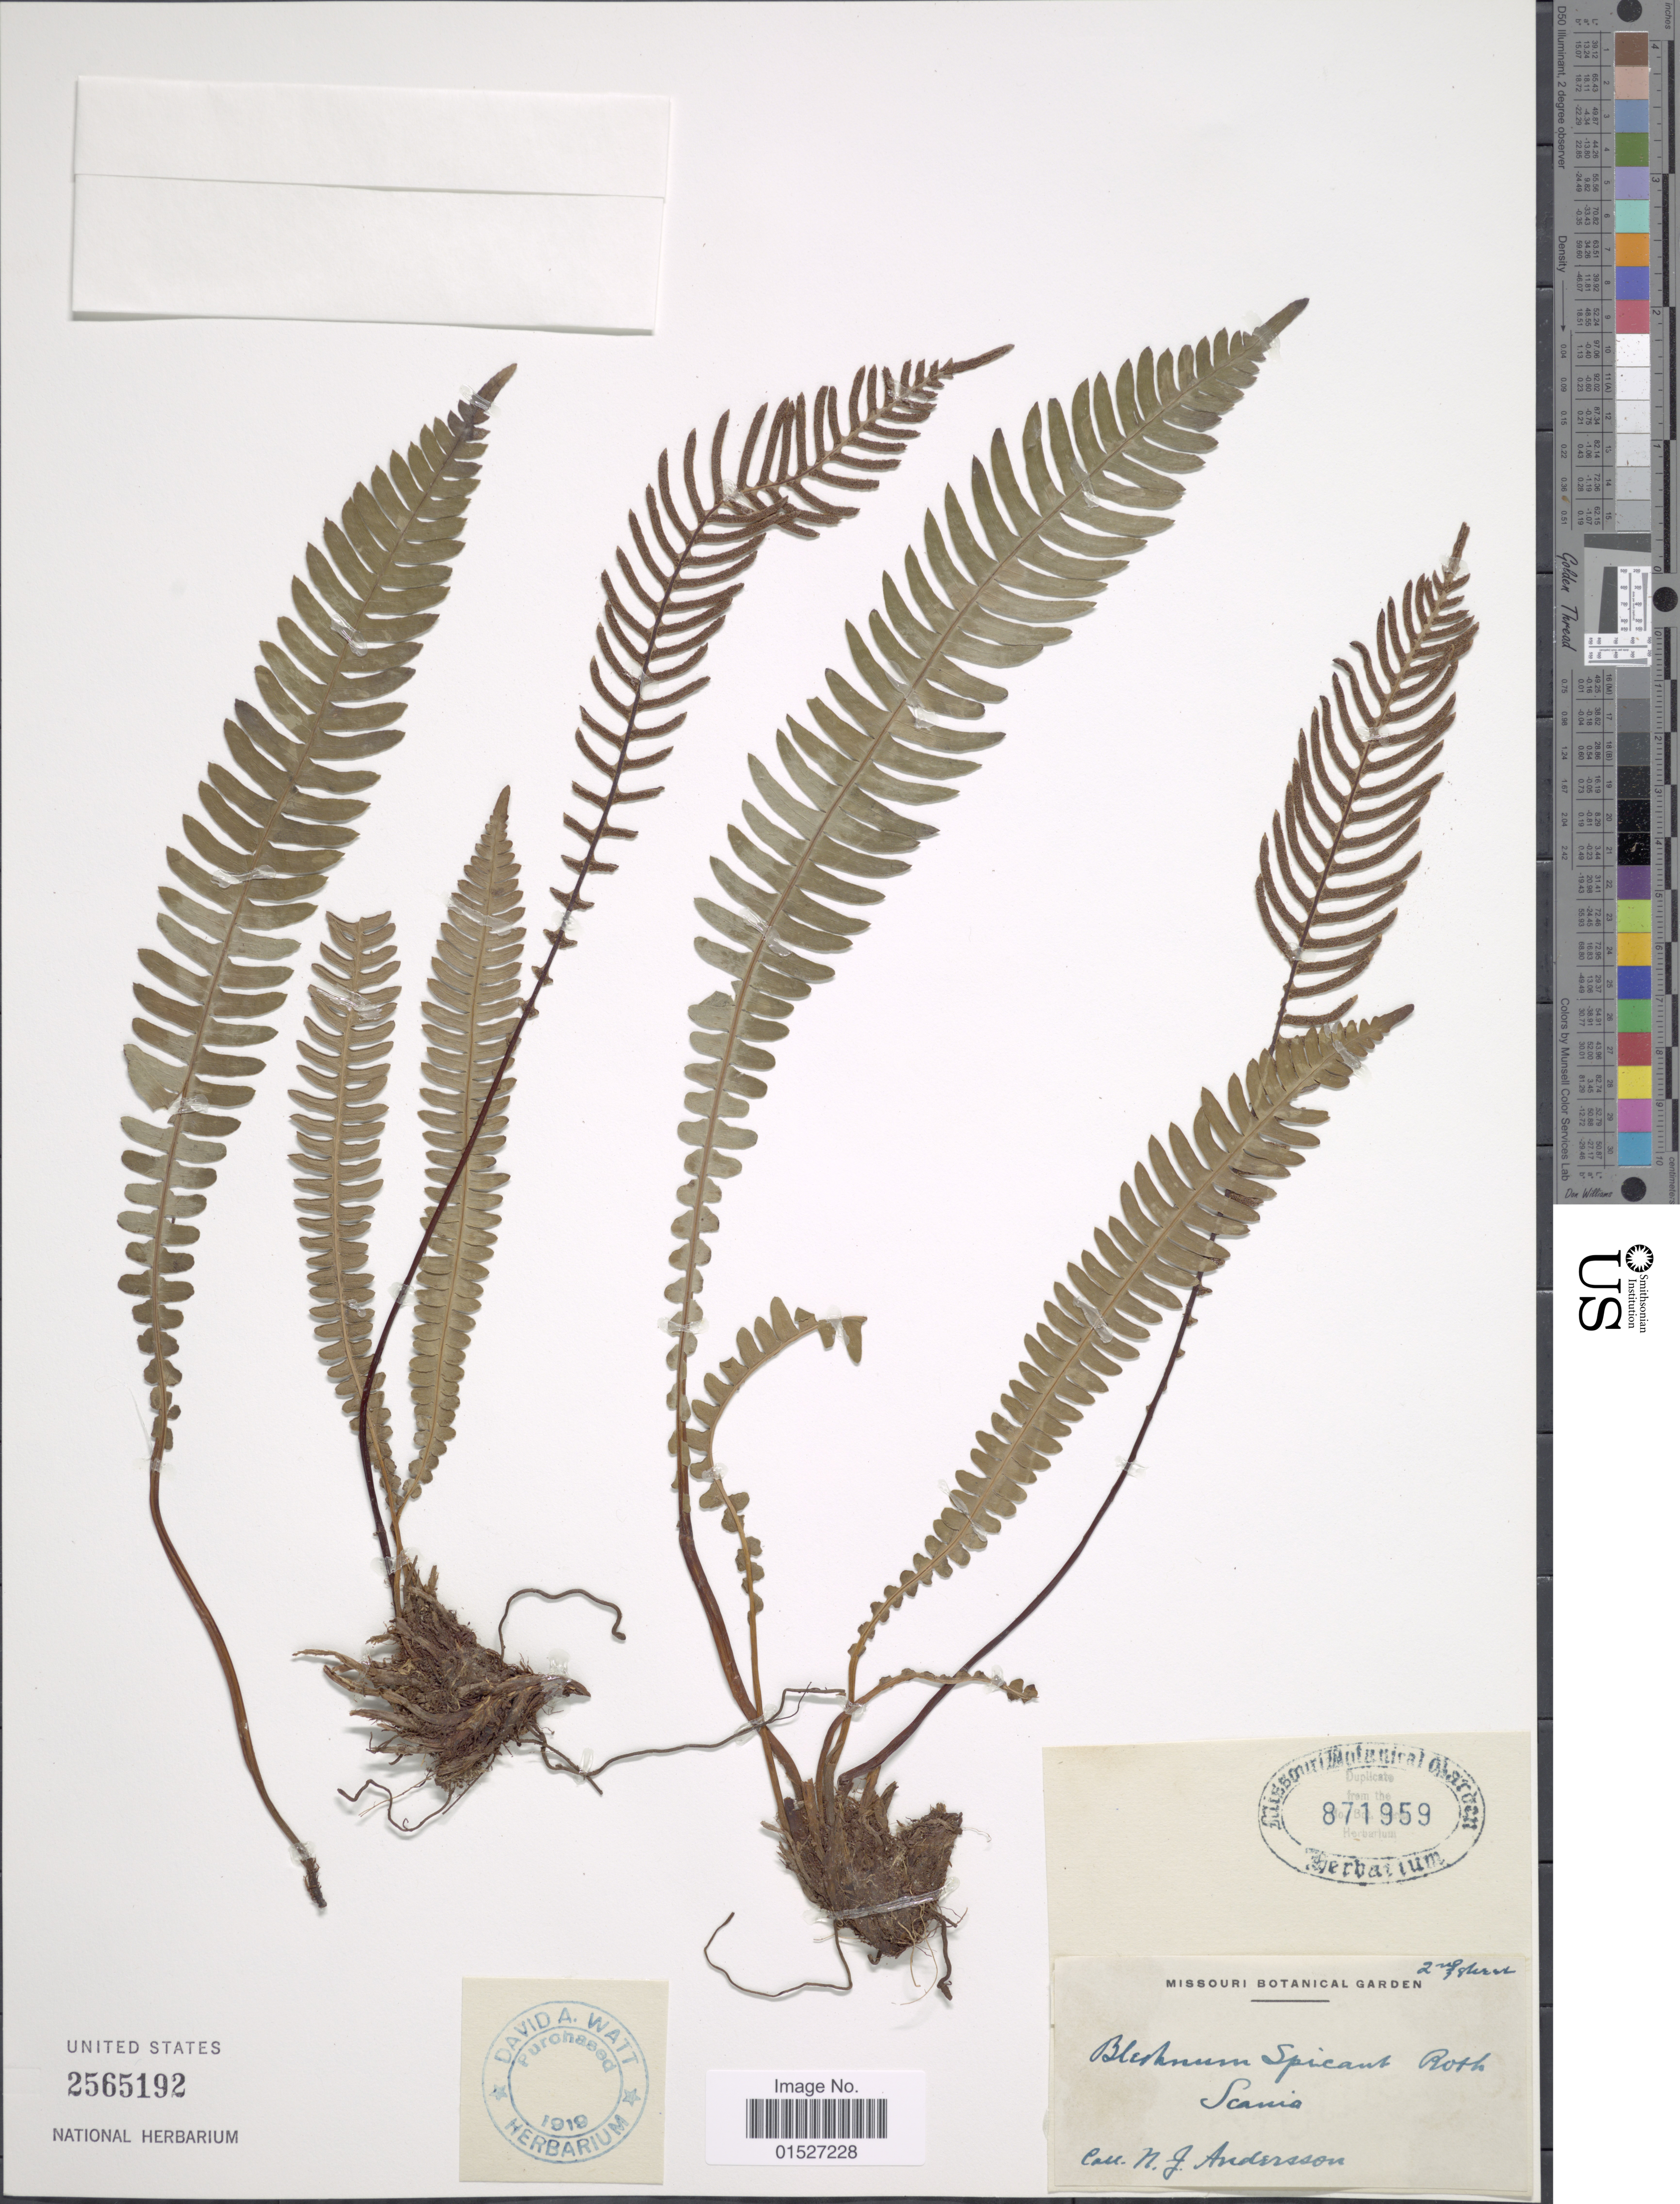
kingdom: Plantae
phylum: Tracheophyta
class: Polypodiopsida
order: Polypodiales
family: Blechnaceae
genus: Blechnum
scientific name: Blechnum spicant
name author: (L.) Sm.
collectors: N. J. Andersson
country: Sweden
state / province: Skåne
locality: Scania.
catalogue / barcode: US 2565192